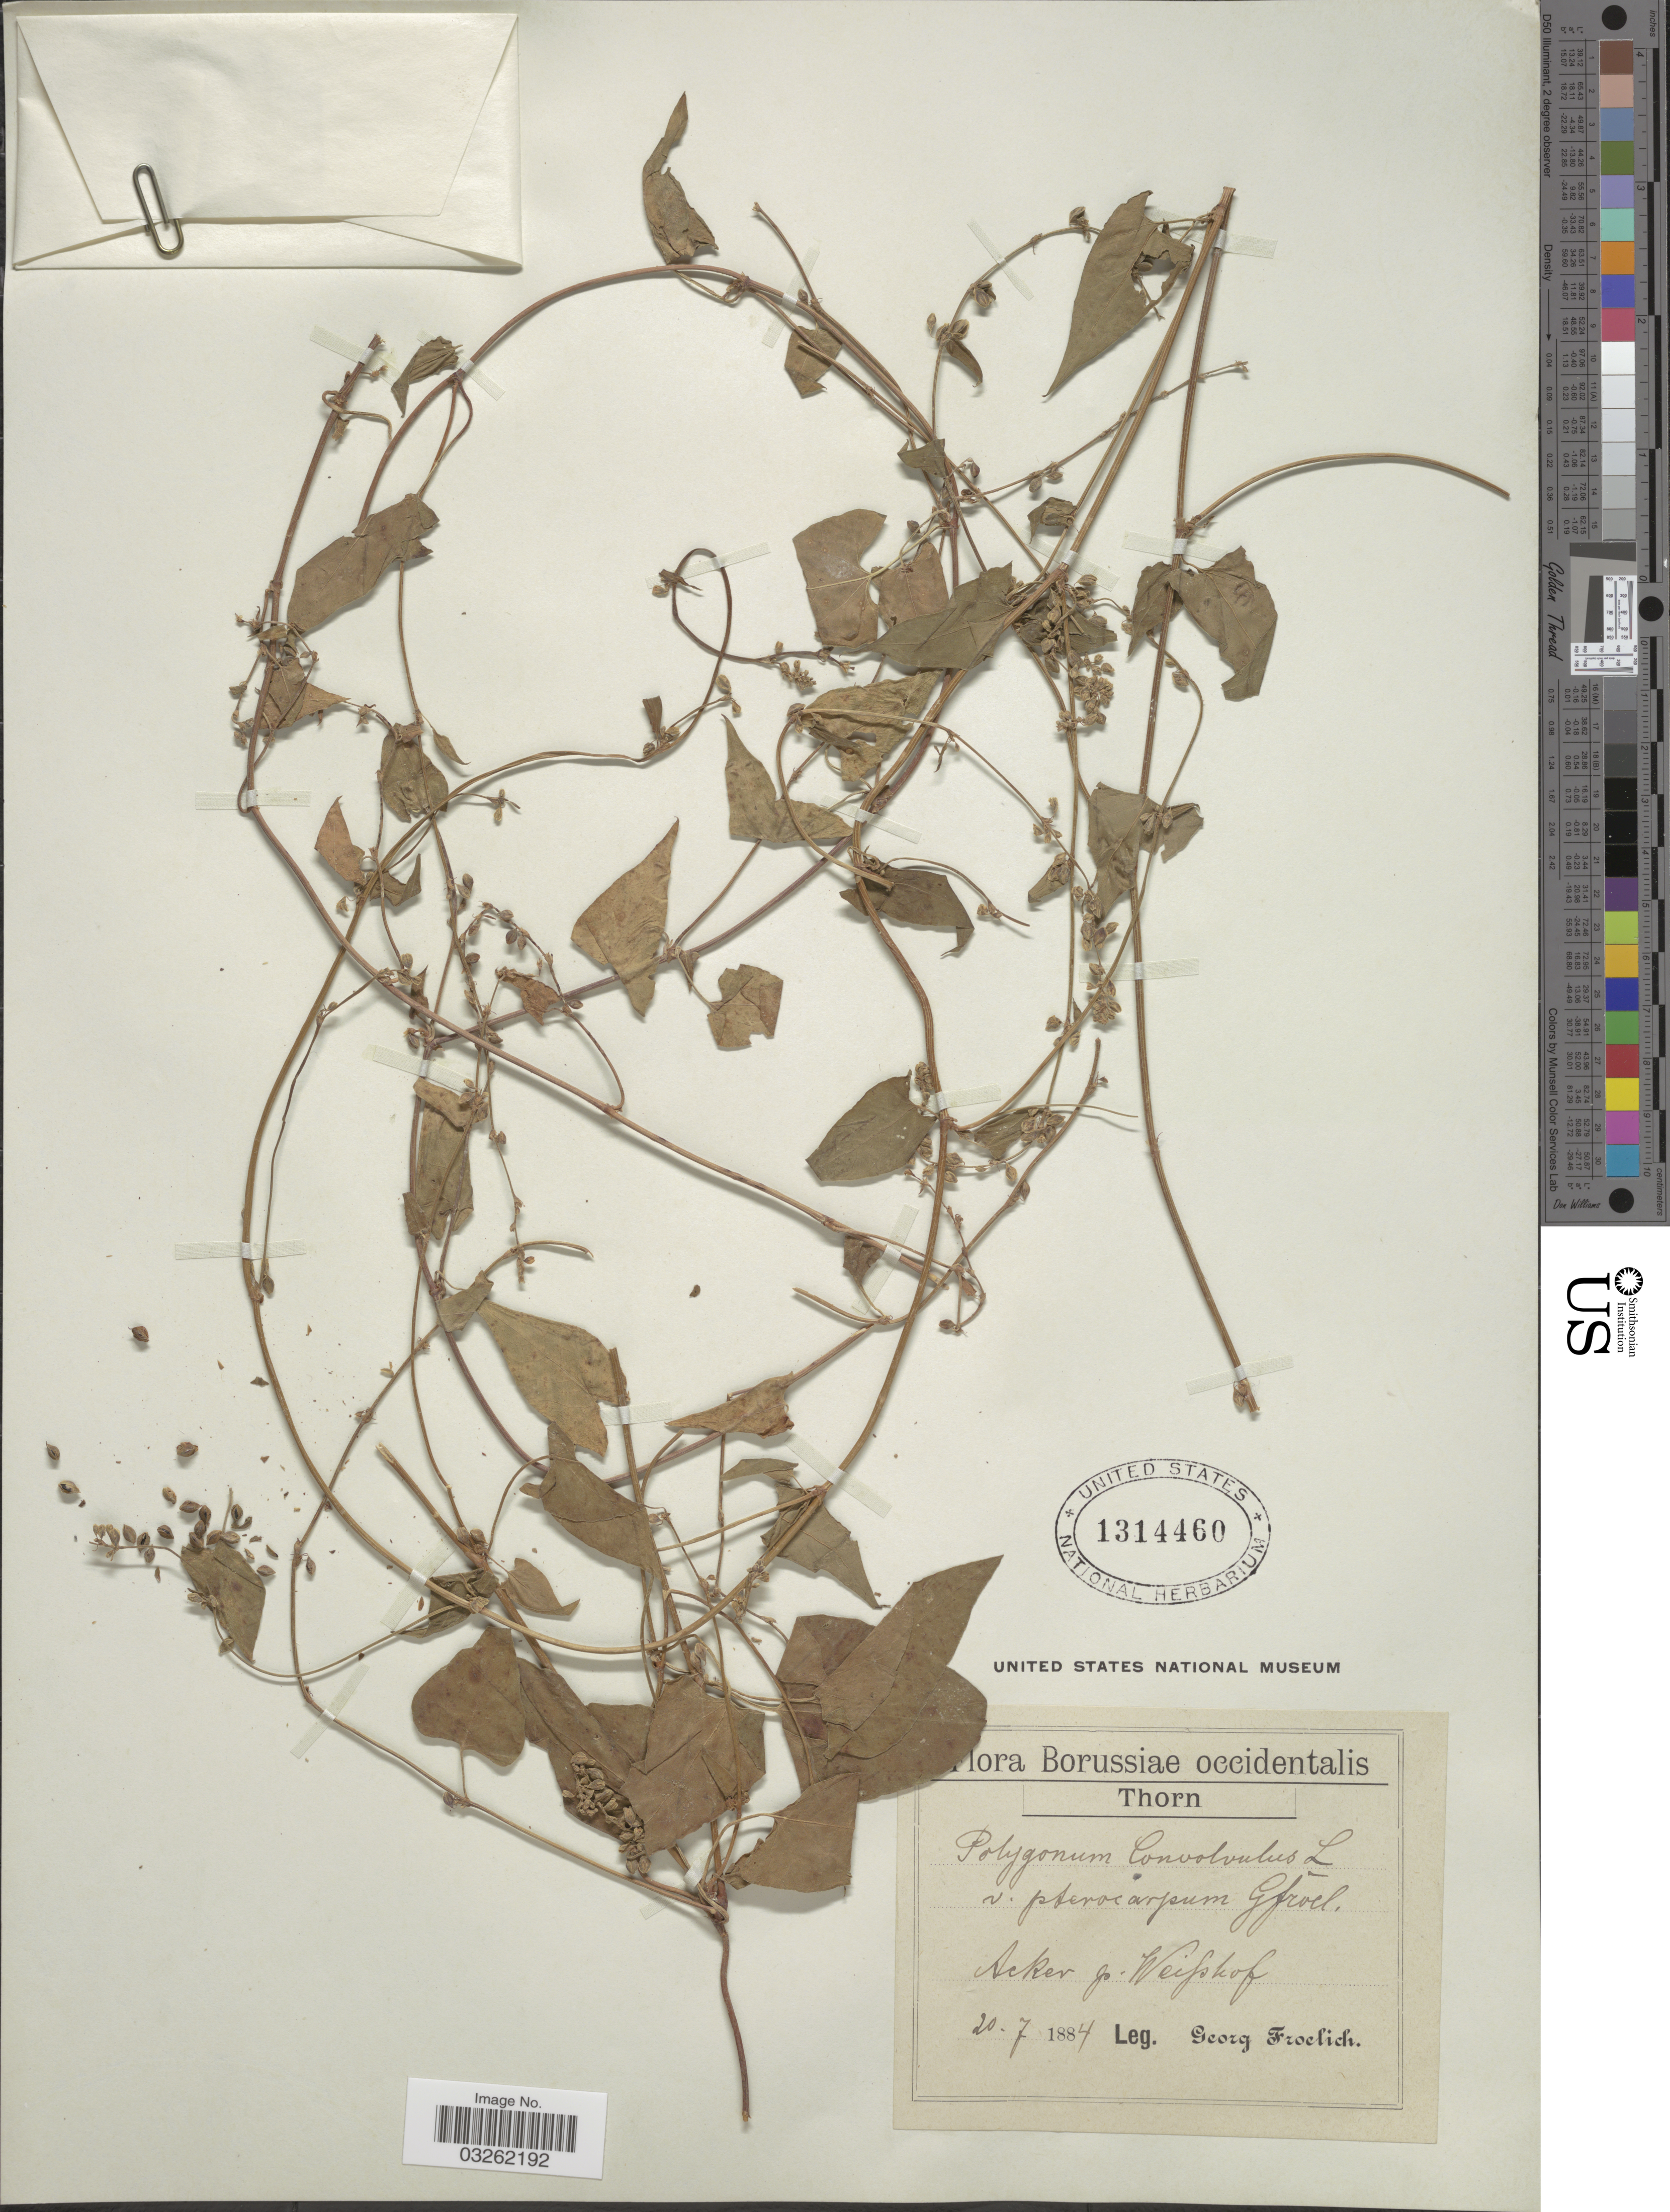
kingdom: Plantae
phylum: Tracheophyta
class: Magnoliopsida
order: Caryophyllales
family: Polygonaceae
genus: Fallopia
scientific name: Fallopia convolvulus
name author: (L.) Á. Löve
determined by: Strong, M. T., (US), Smithsonian Institution - National Museum of Natural History (UNITED STATES)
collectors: G. Froelich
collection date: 1884-07-20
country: Poland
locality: Borussiae occidentalis. Thorn. Acker p. Weisskof. [interpreted]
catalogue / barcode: US 1314460